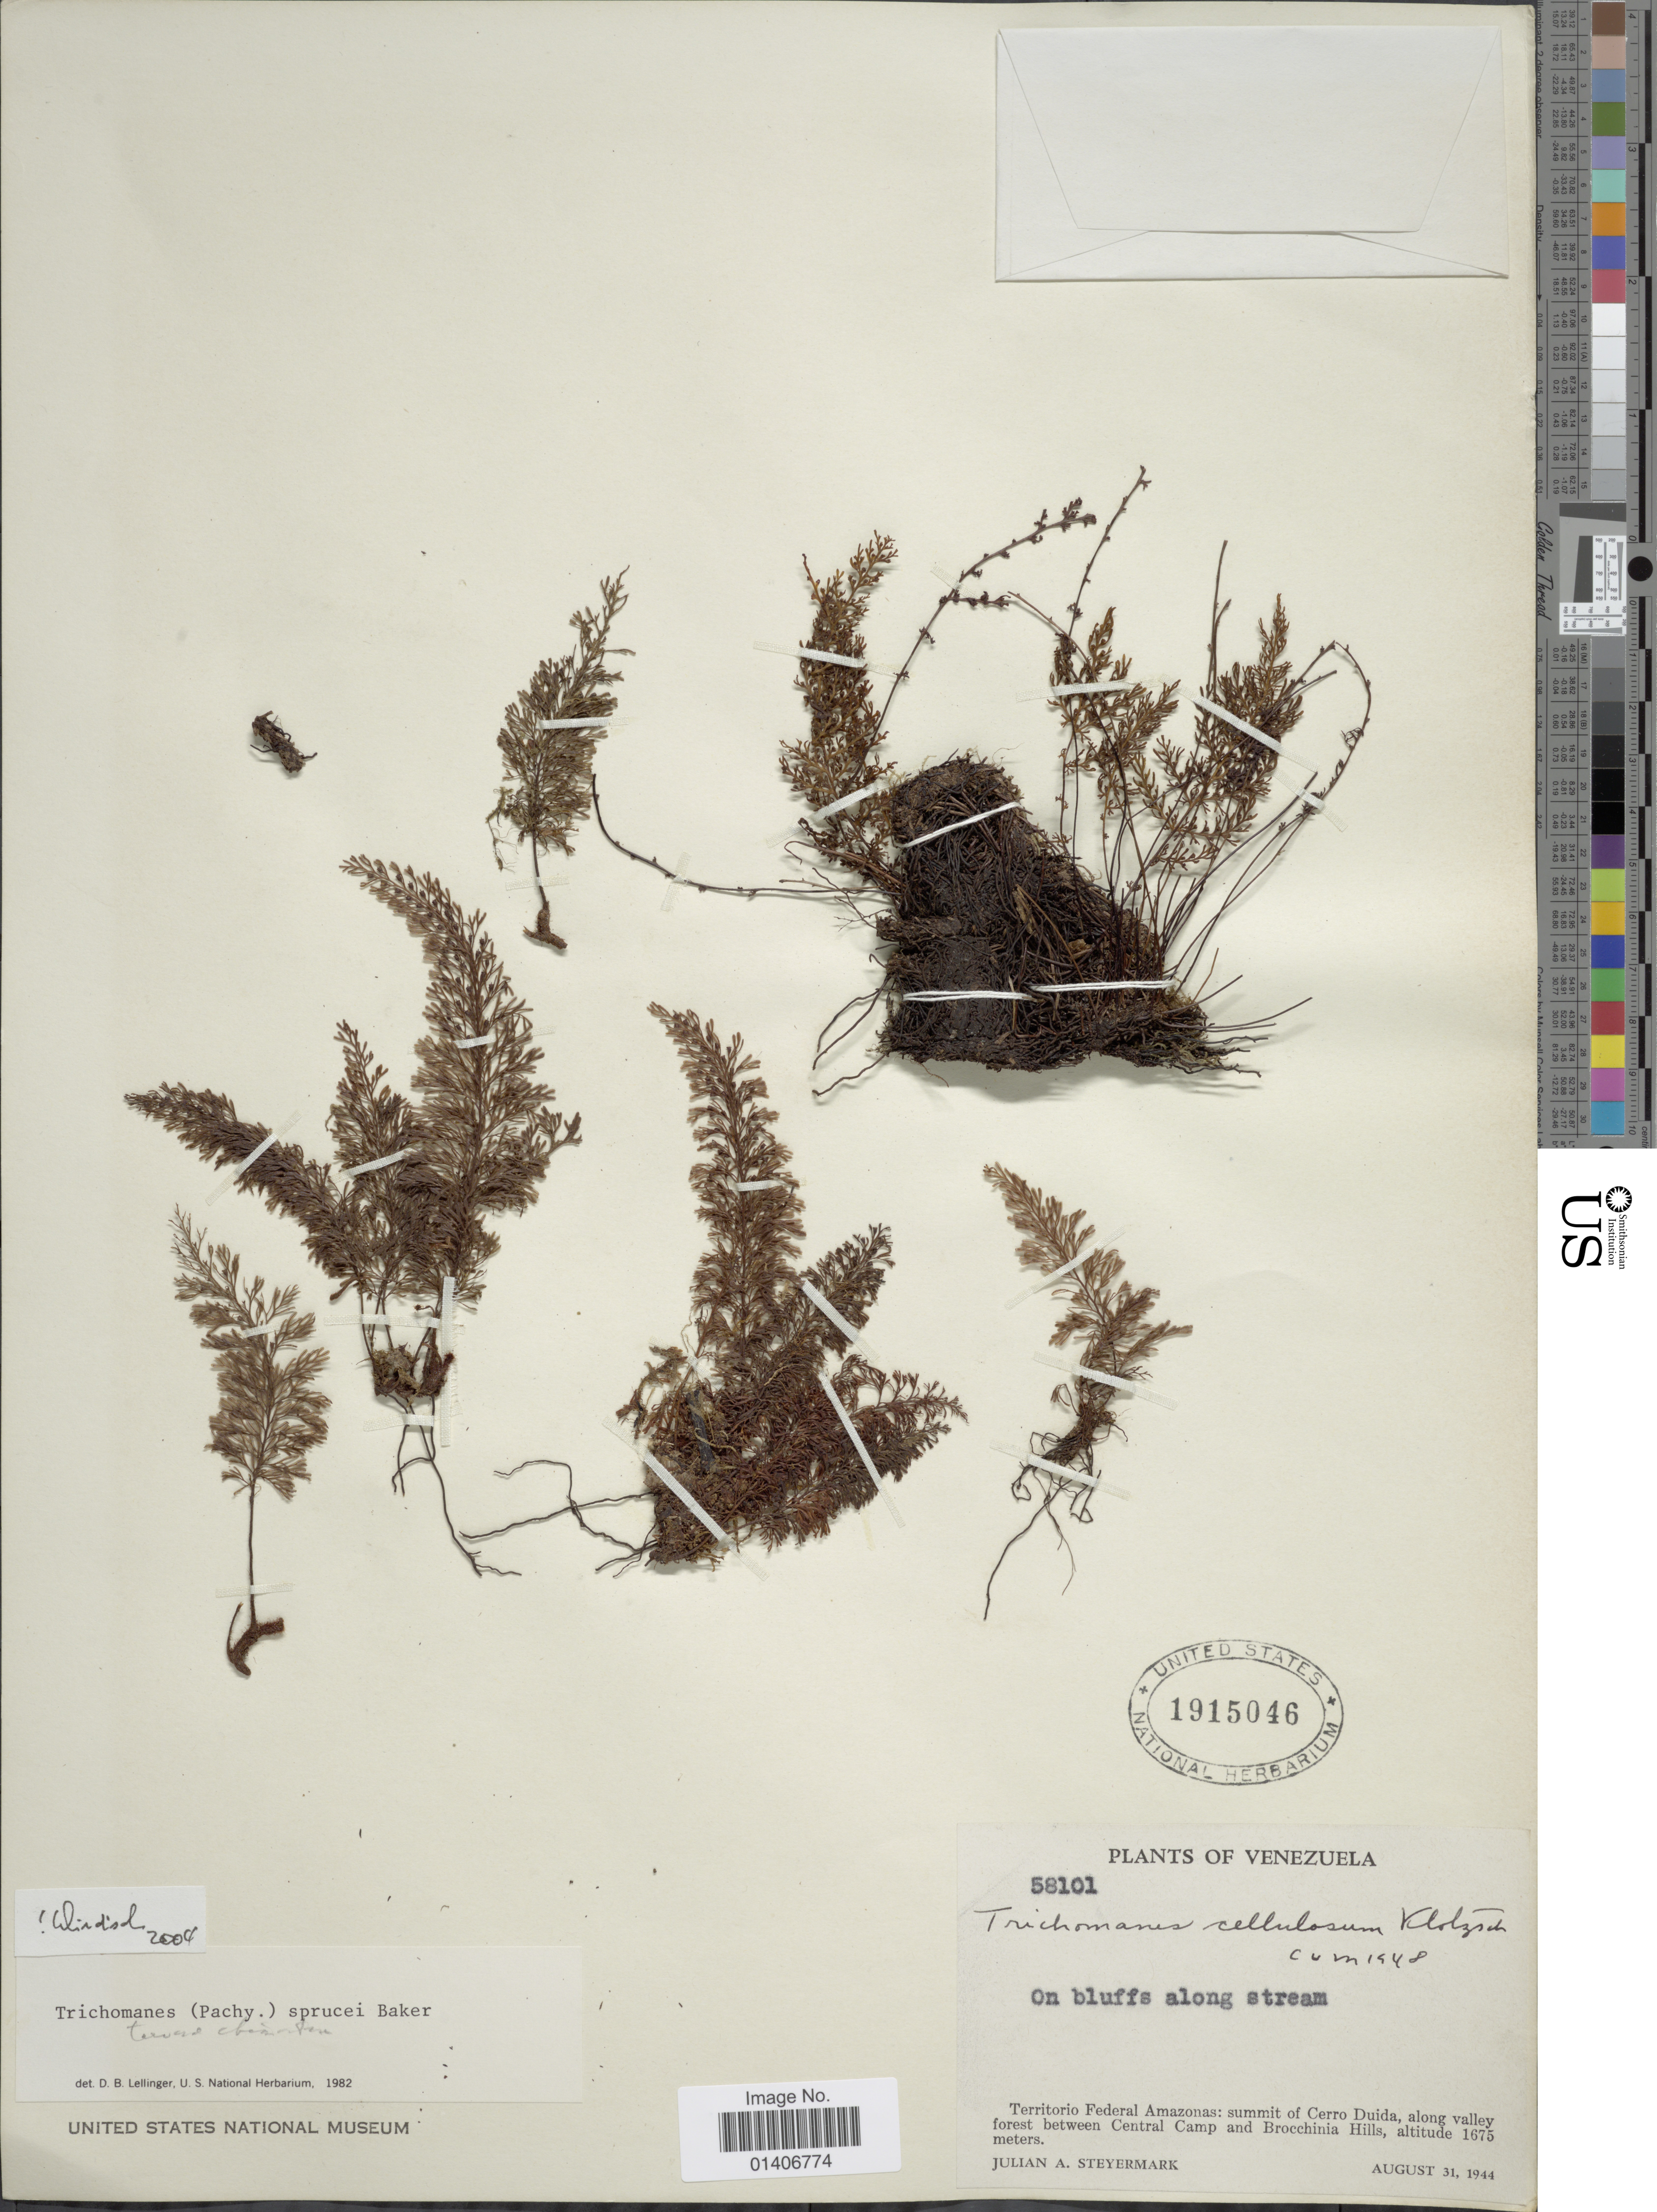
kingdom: Plantae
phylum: Tracheophyta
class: Polypodiopsida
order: Hymenophyllales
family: Hymenophyllaceae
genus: Abrodictyum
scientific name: Abrodictyum sprucei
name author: (Baker) Ebihara & Dubuisson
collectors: J. Steyermark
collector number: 58101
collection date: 1944-08-31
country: Venezuela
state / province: Amazonas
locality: Territorio Federal Amazonas: summit of Cerro Duida, along valley forest between Central Camp and Brocchinia Hills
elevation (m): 1675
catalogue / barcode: US 1915046